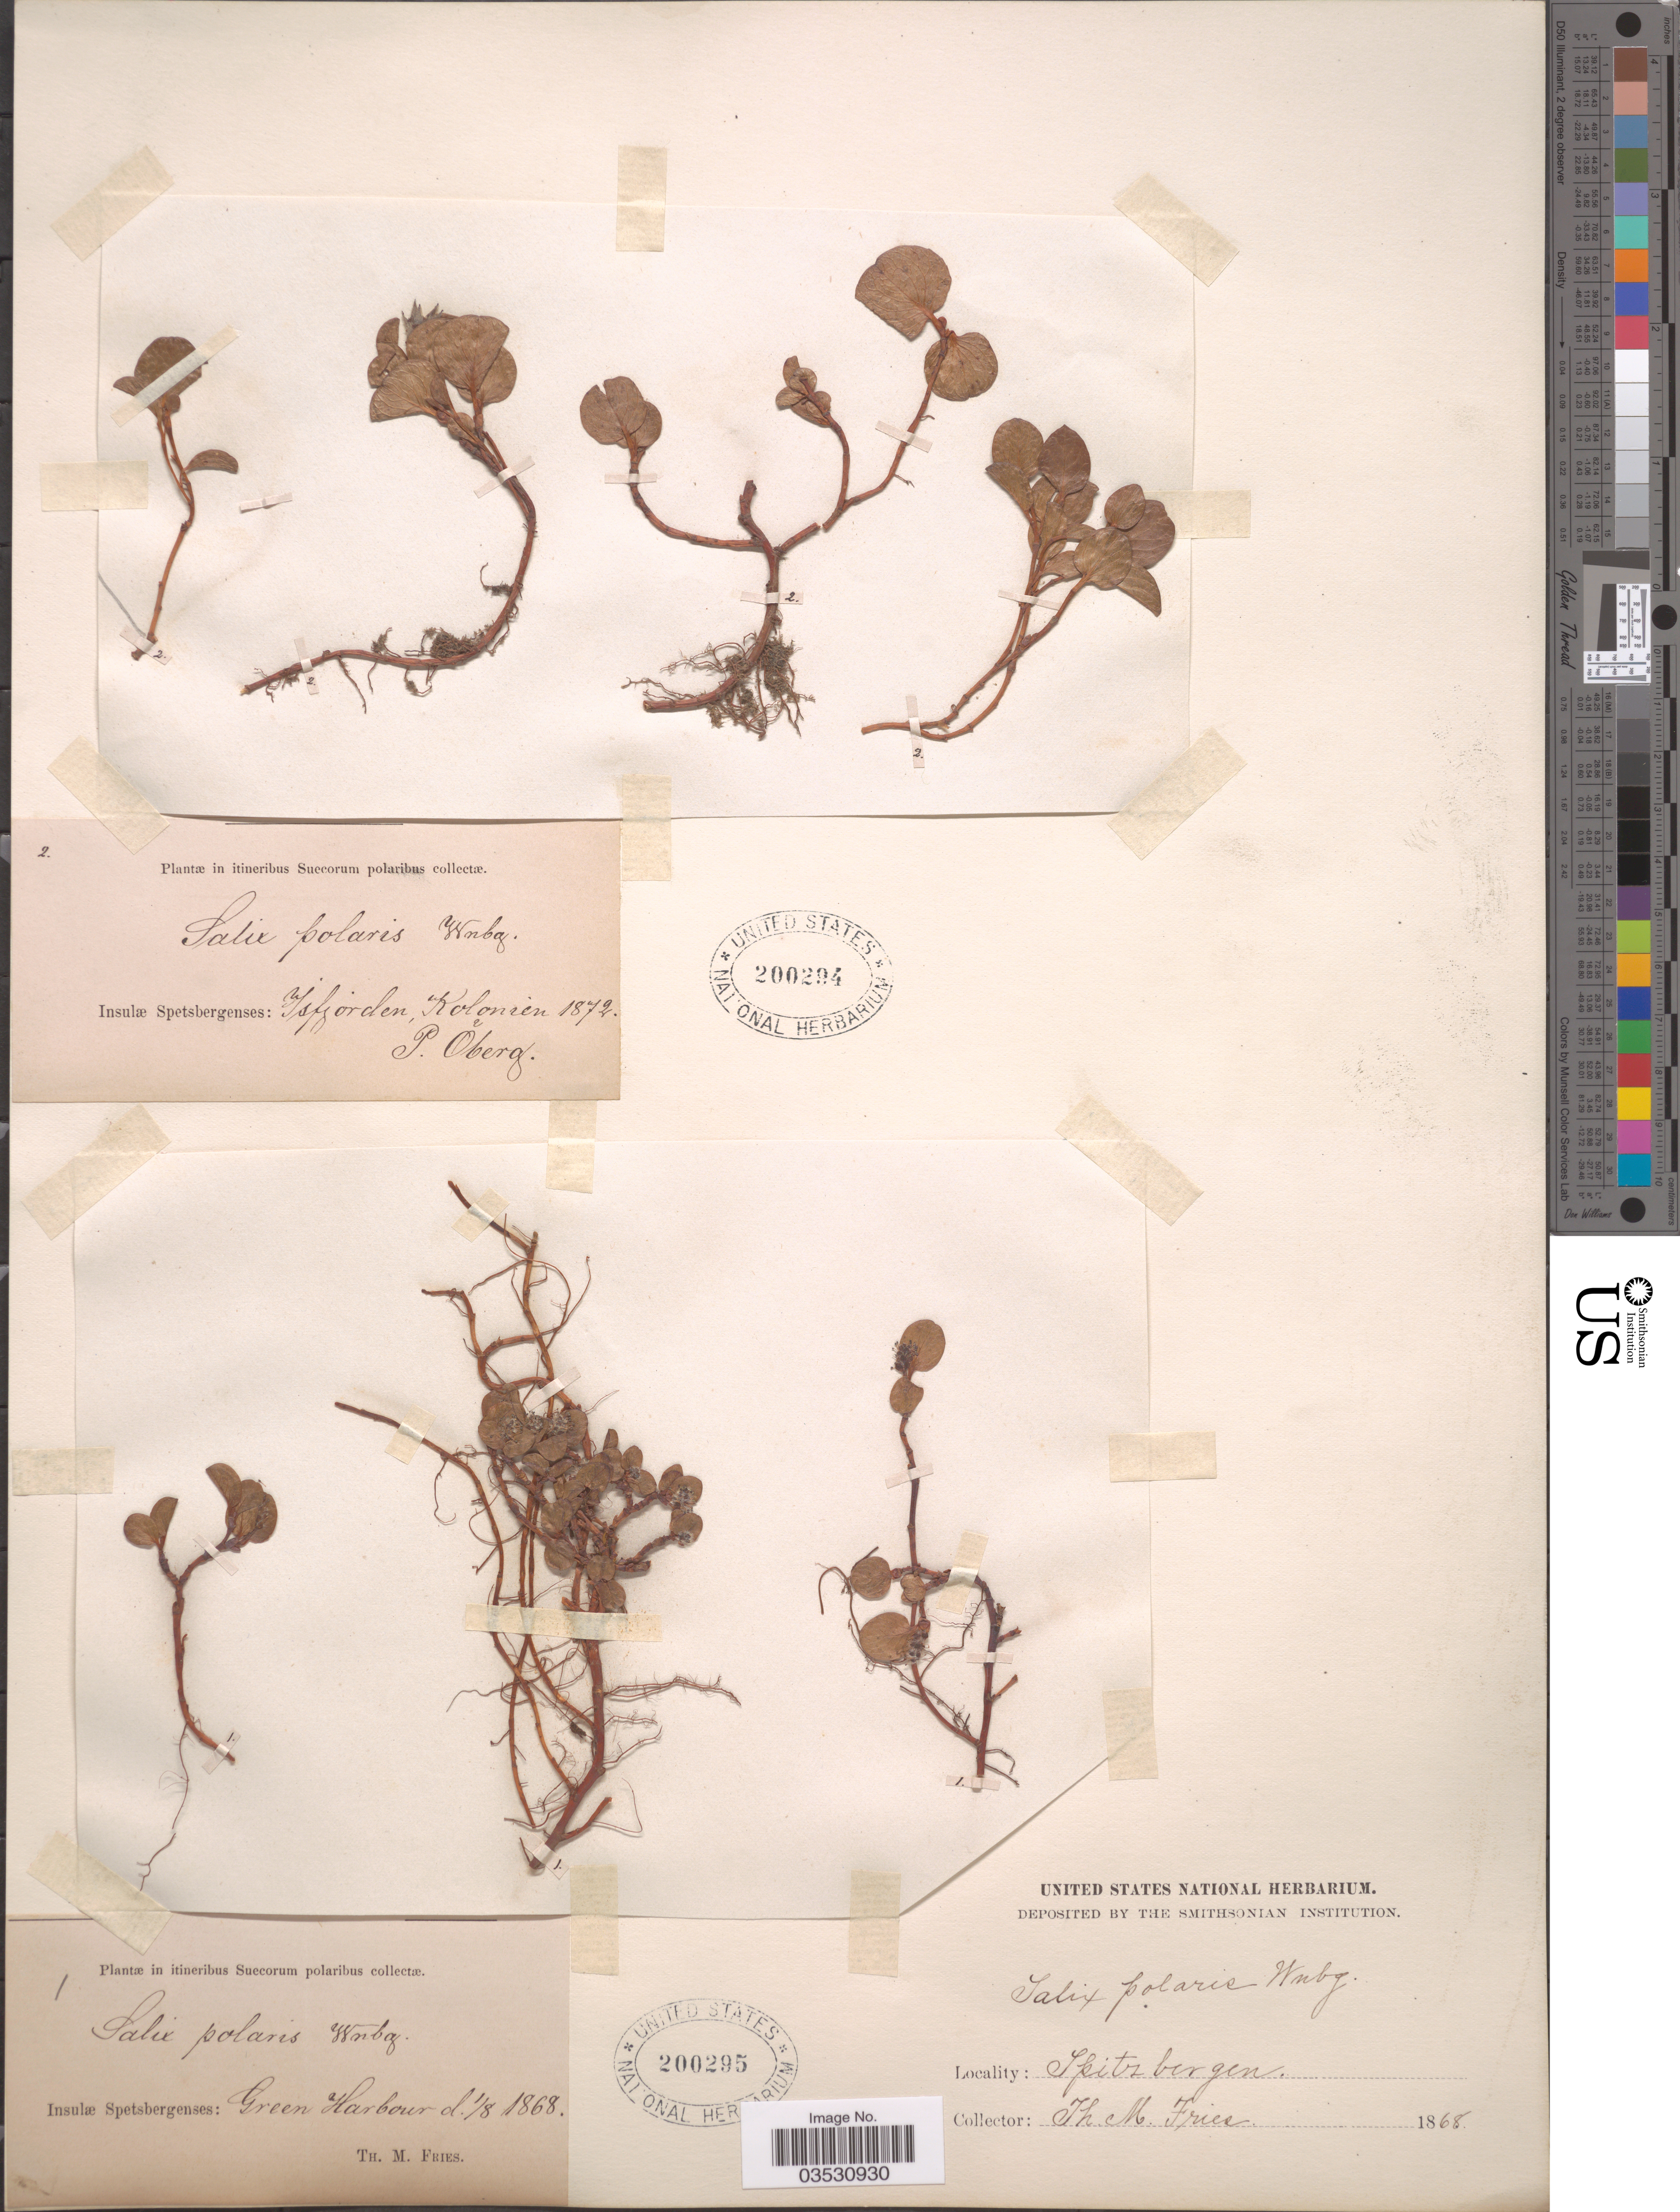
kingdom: Plantae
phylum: Tracheophyta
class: Magnoliopsida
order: Malpighiales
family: Salicaceae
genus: Salix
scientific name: Salix polaris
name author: Wahlenb.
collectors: P. Oberg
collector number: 2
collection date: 1872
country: Norway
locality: In itineribus Suecorum polaribus. Insulæ Spetsbergenses: Isfjorden, Kolonien.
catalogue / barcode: US 200294